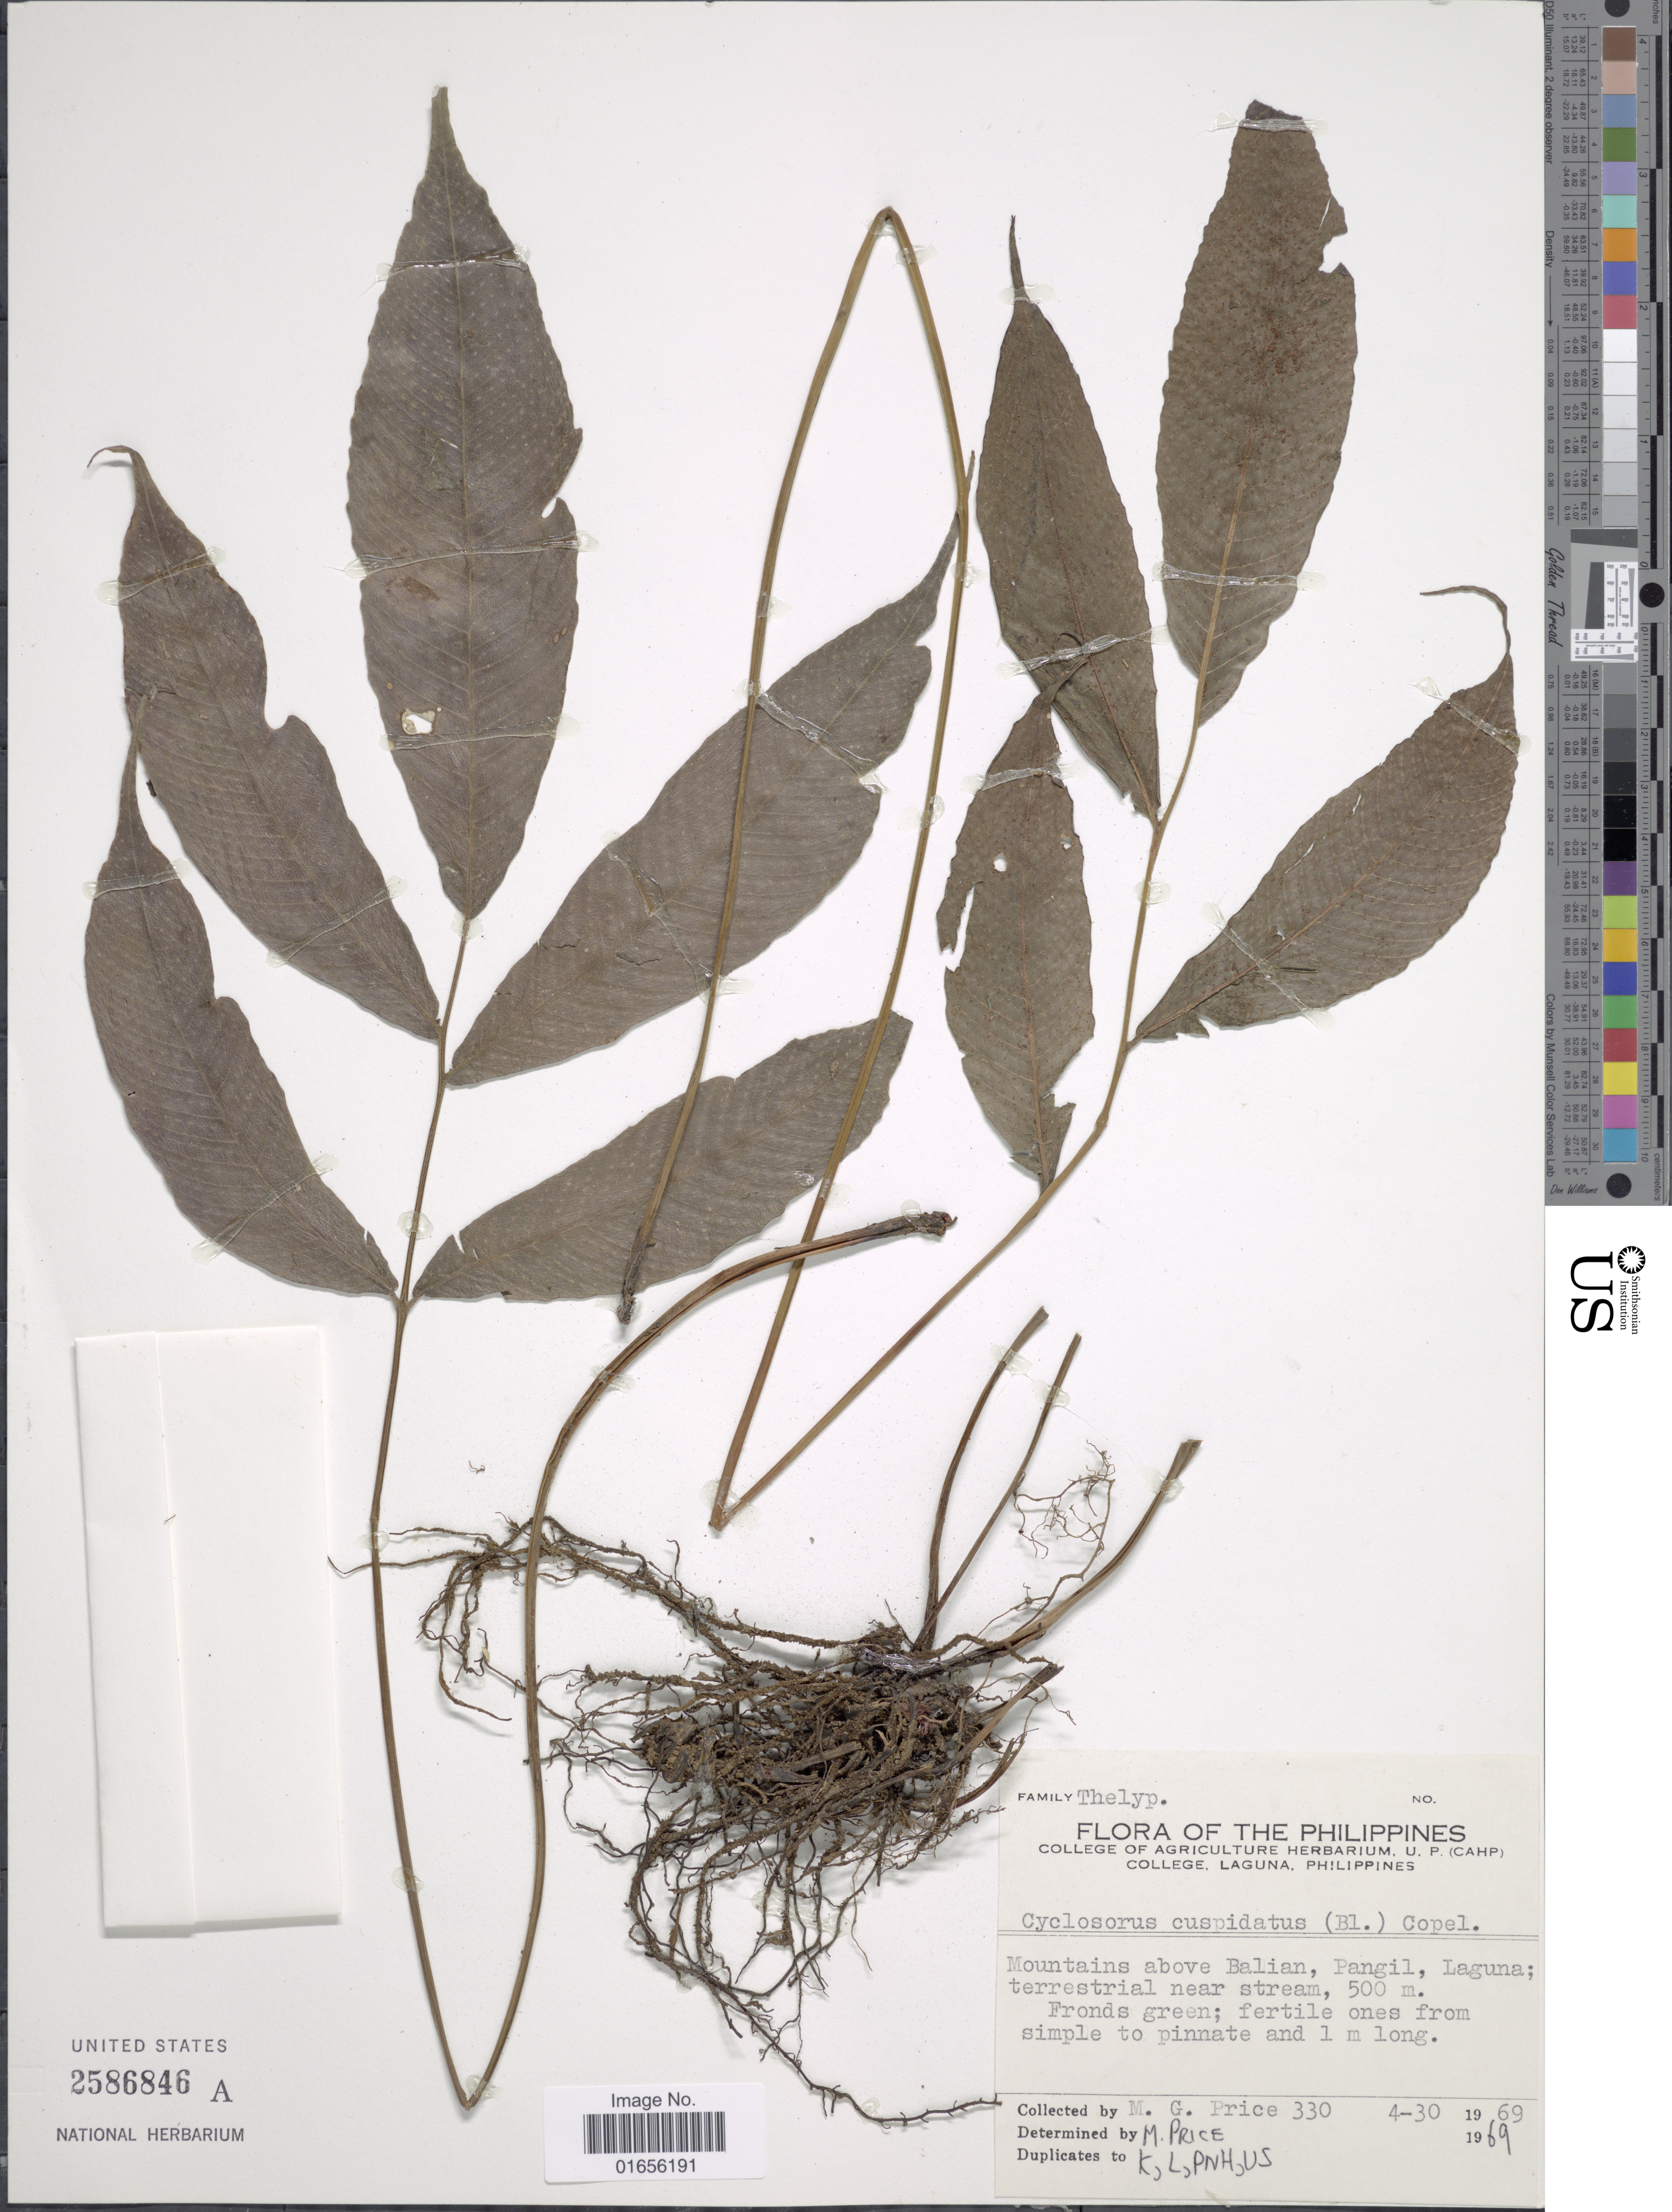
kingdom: Plantae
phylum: Tracheophyta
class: Polypodiopsida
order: Polypodiales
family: Thelypteridaceae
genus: Pronephrium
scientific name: Pronephrium cuspidatum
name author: (Blume) Holttum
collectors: M. G. Price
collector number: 330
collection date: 1969-04-30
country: Philippines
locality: The Philippines, Mountains above Balian, Pangil, Laguna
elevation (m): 500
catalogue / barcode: US 2586846A